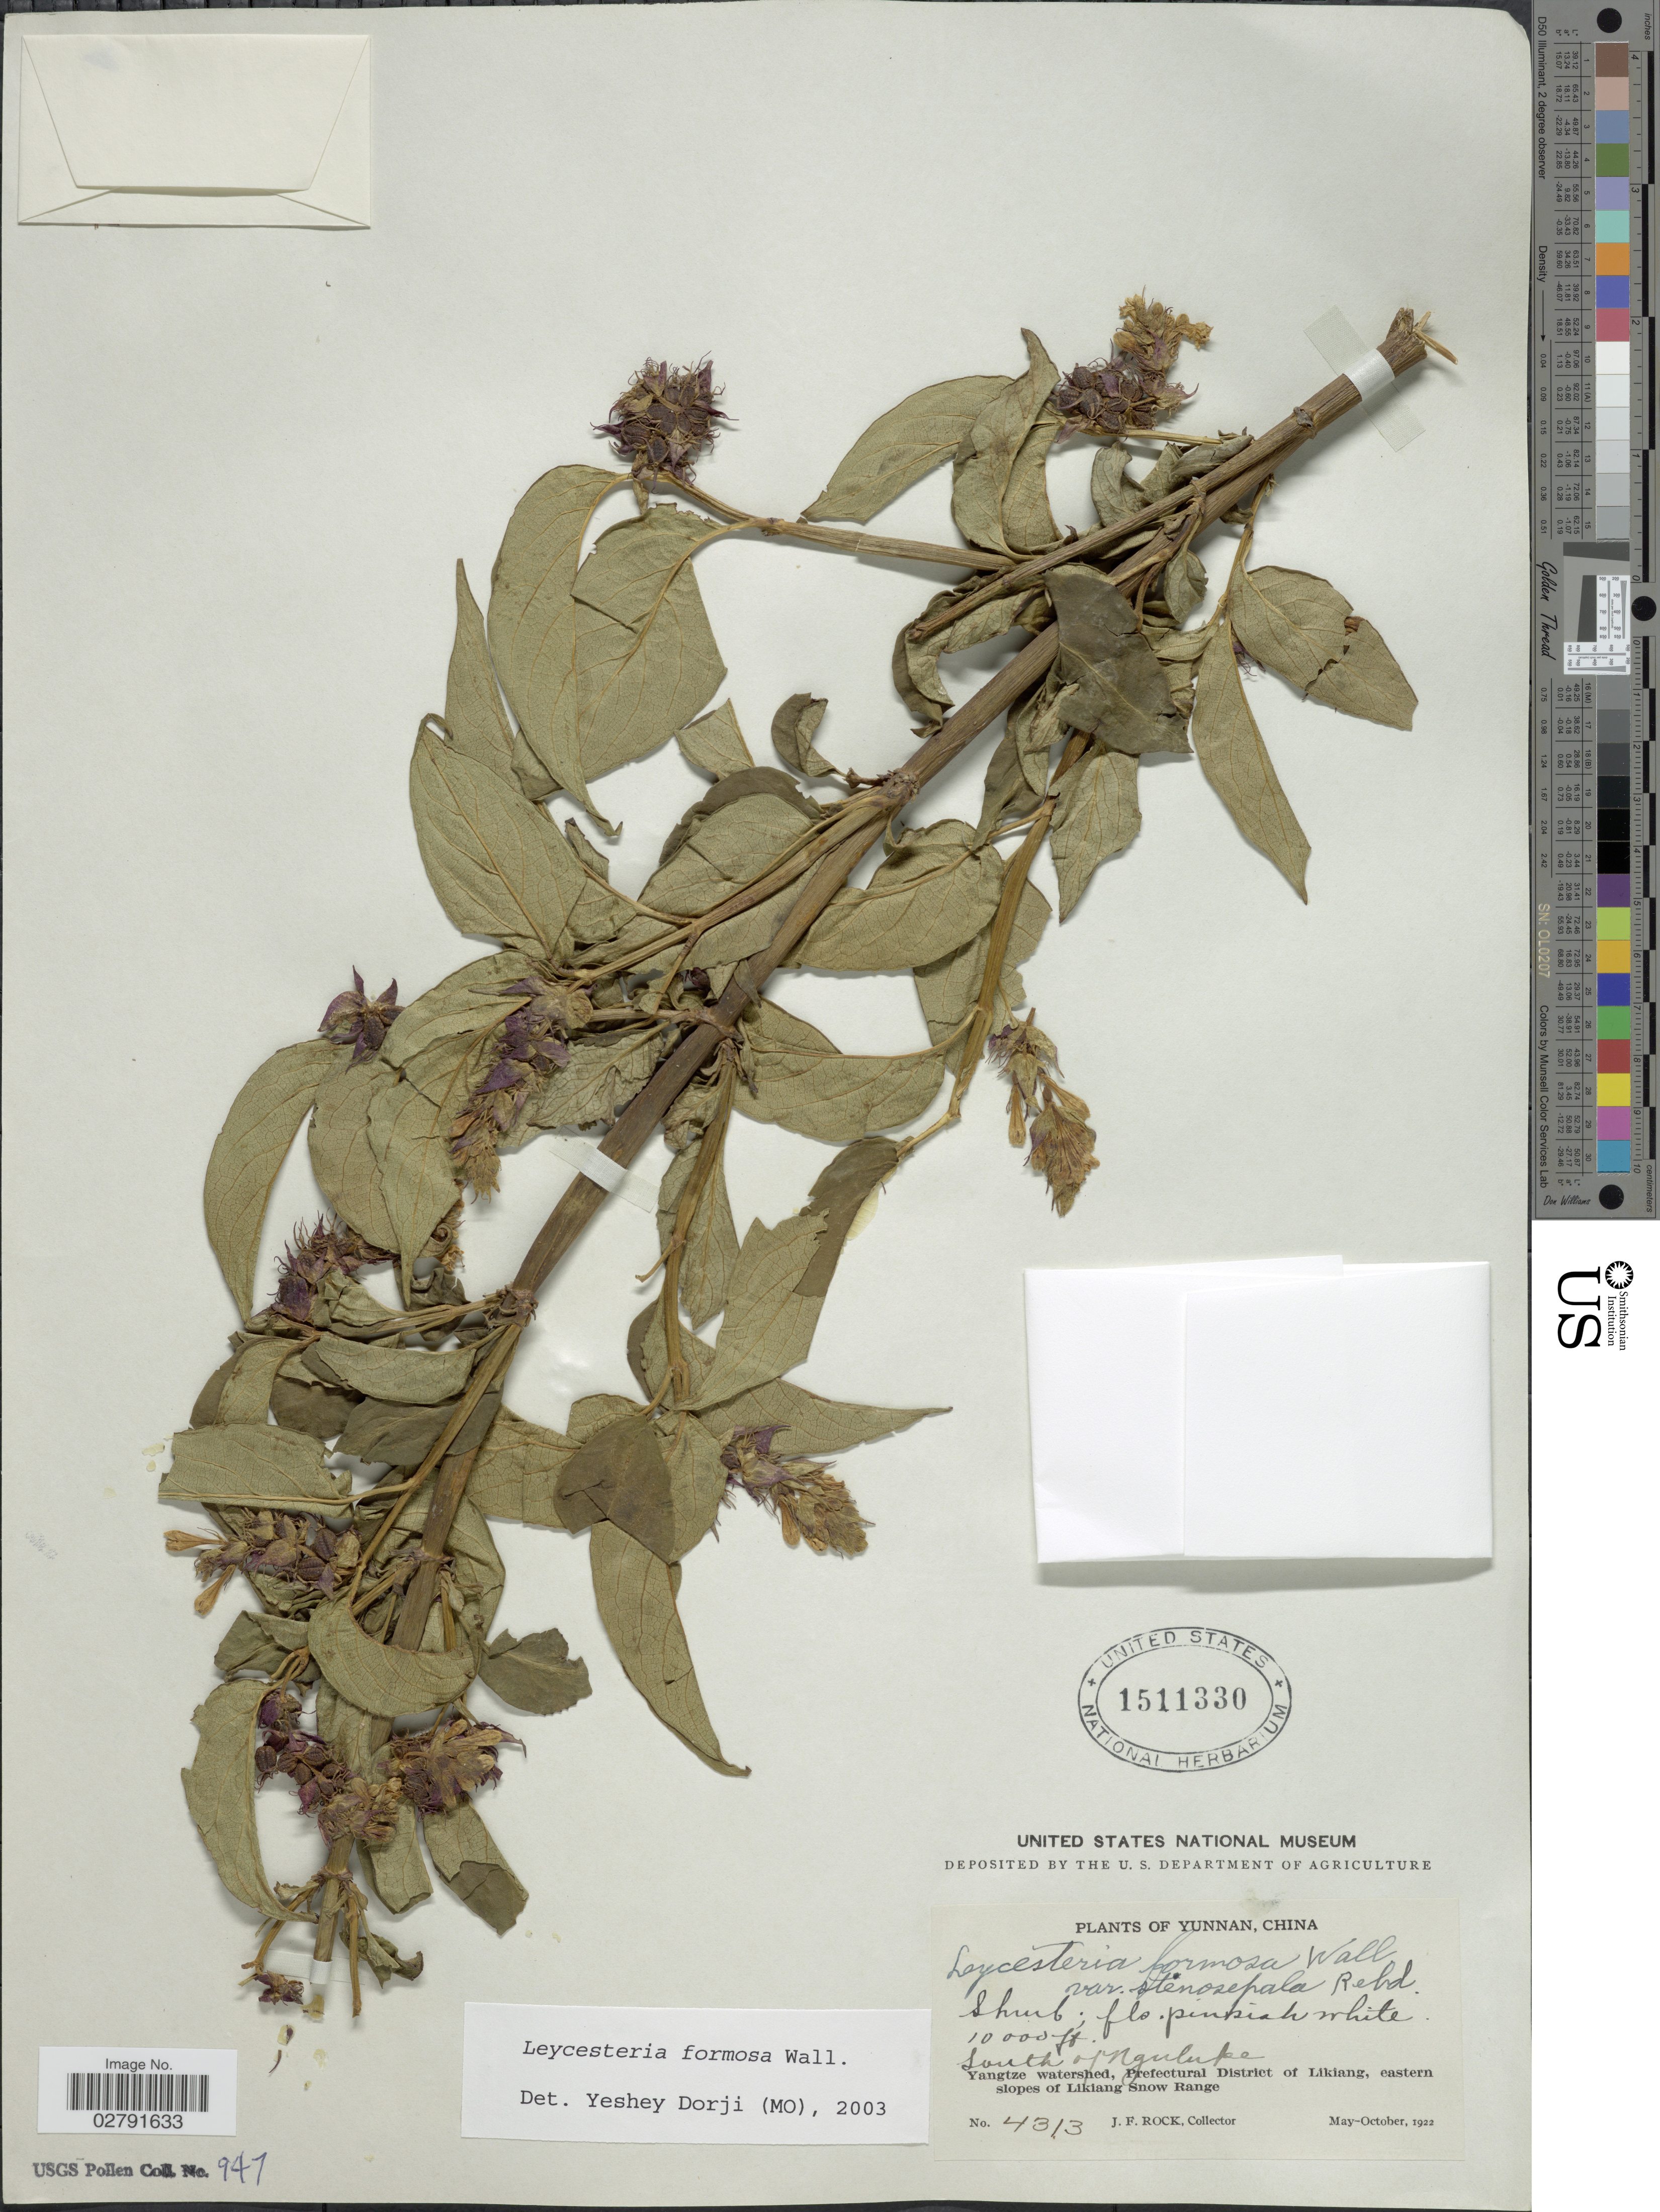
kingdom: Plantae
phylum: Tracheophyta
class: Magnoliopsida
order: Dipsacales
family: Caprifoliaceae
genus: Leycesteria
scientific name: Leycesteria formosa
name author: Wall.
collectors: J. Rock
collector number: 4313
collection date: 1922-05/1922-10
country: China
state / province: Yunnan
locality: South of Nguluke, Yangtze watershed, Prefectural District of Likiang, eastern slopes of Likiang Snow Range.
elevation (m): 3048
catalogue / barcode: US 1511330